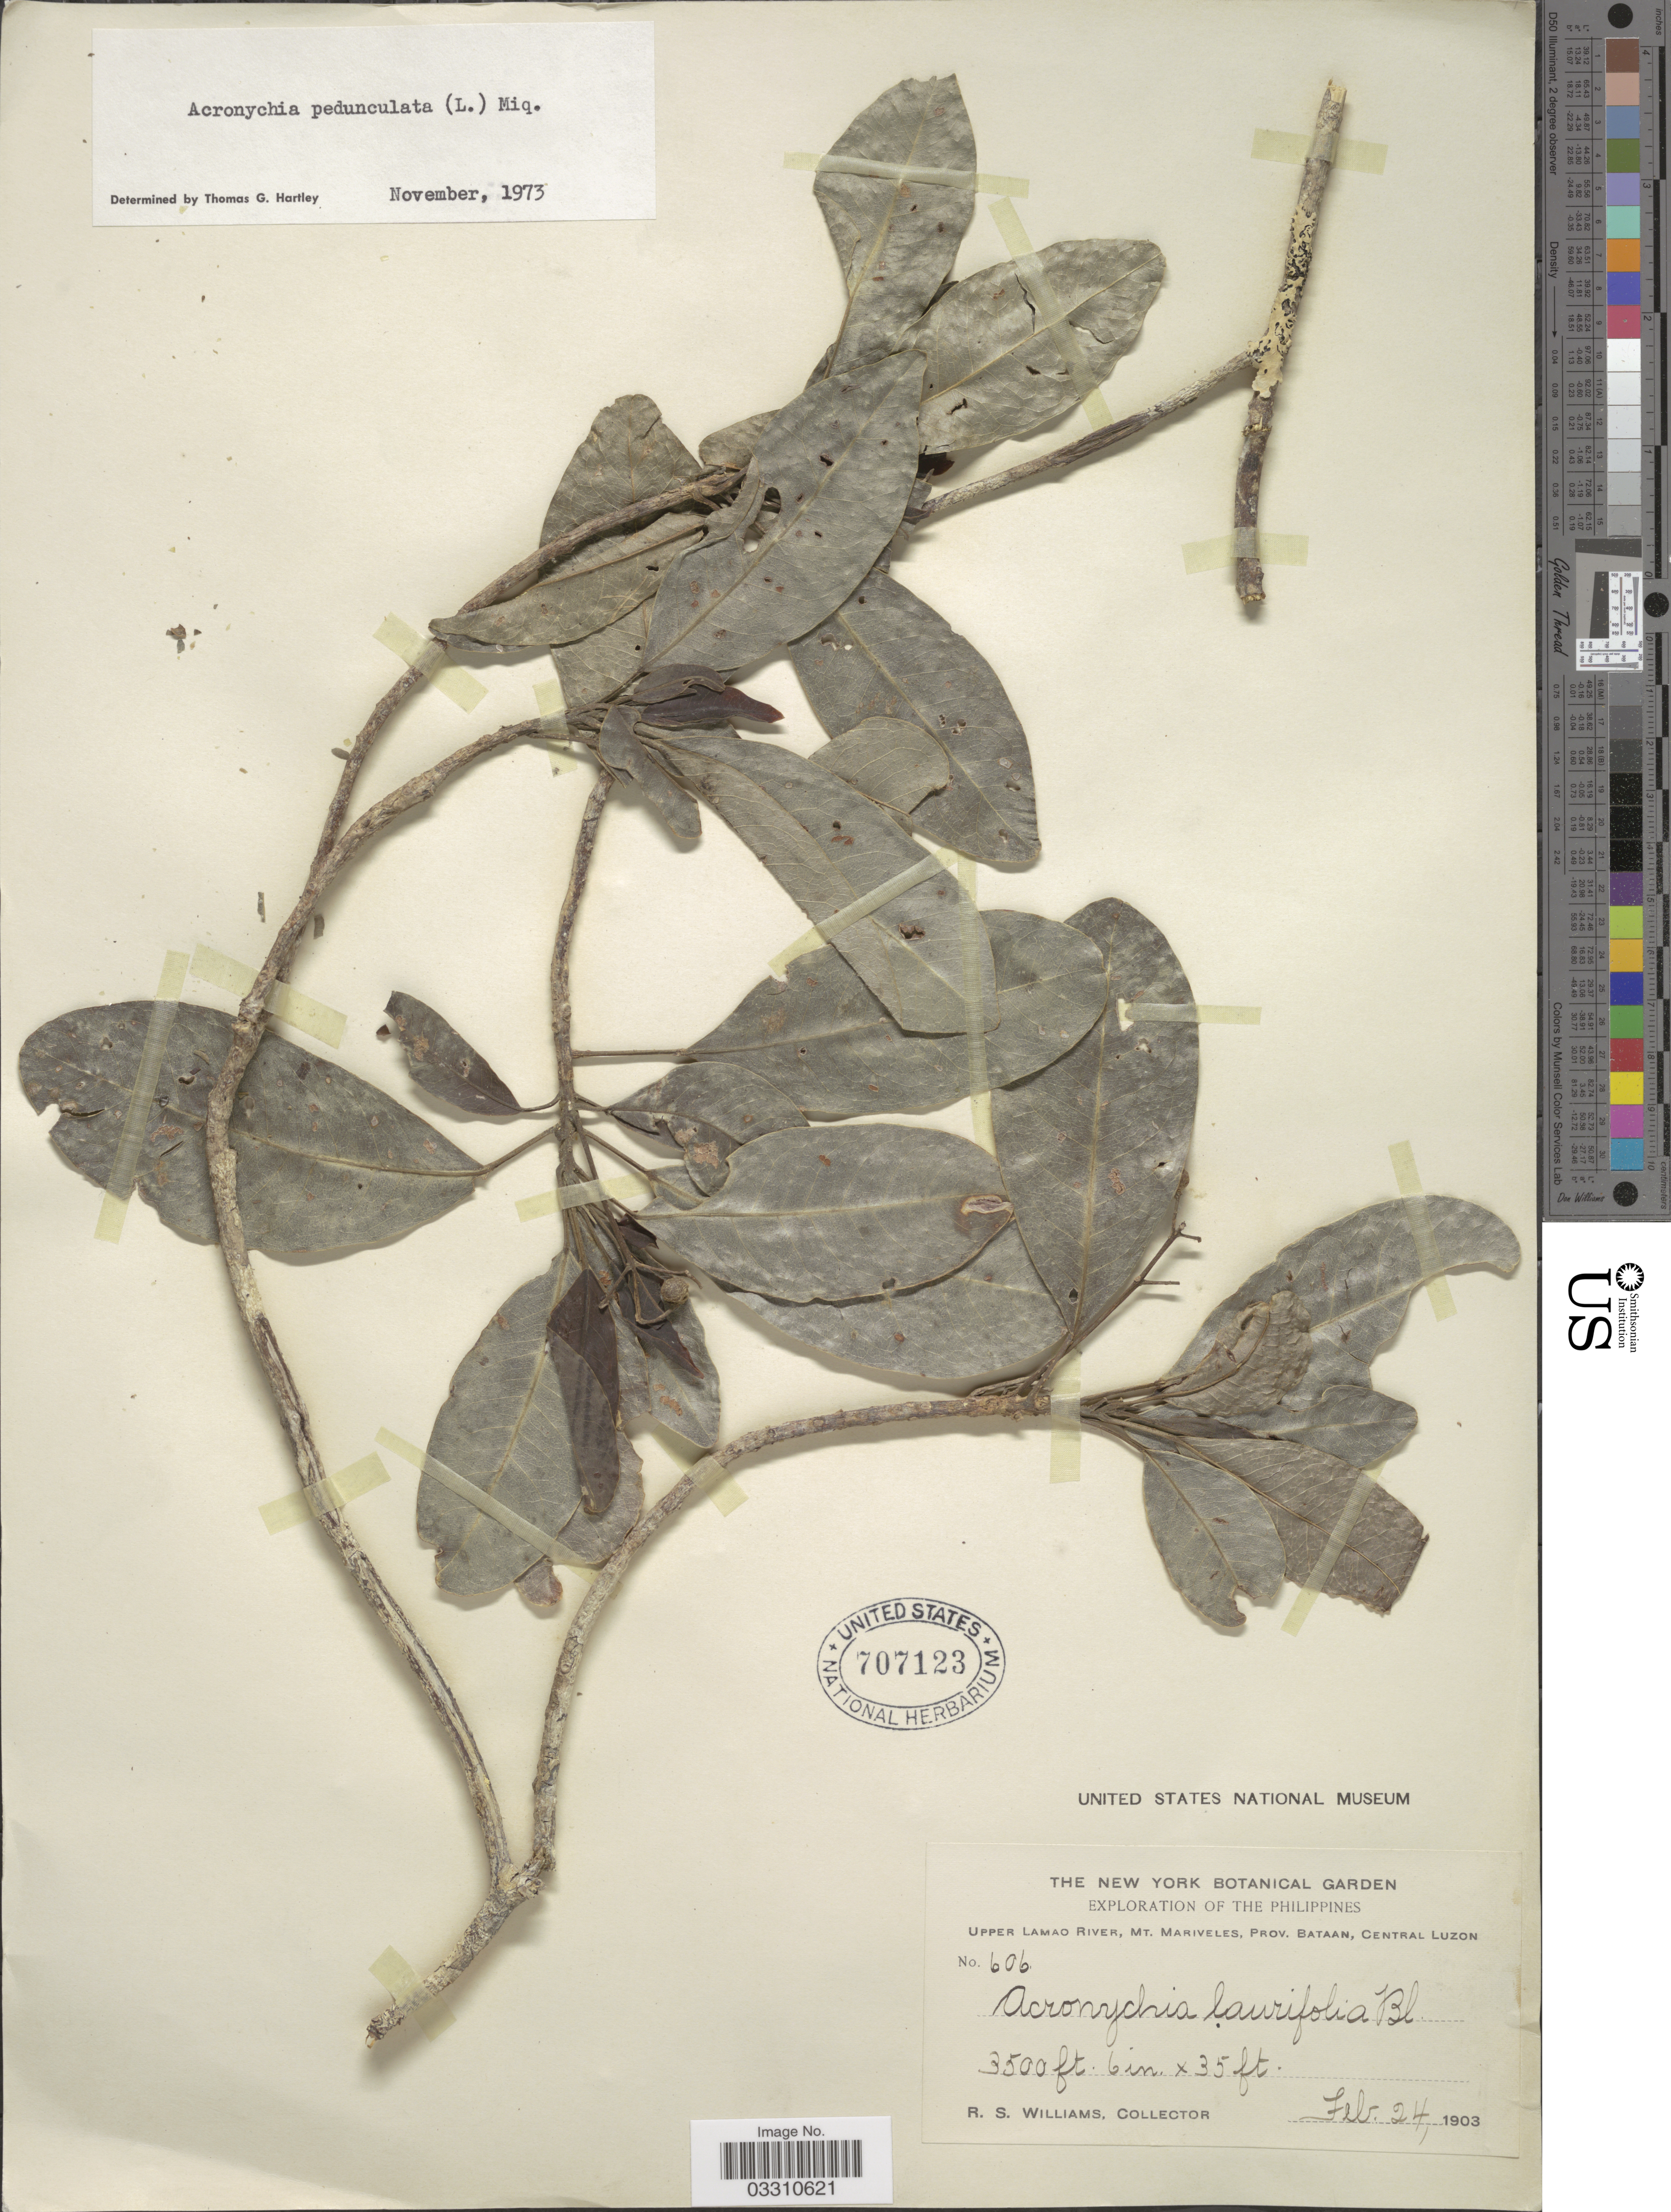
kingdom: Plantae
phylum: Tracheophyta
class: Magnoliopsida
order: Sapindales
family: Rutaceae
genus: Acronychia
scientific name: Acronychia pedunculata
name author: (L.) Miq.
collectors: R. William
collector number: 606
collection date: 1903-02-24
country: Philippines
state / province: Central Luzon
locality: Upper Lamao River, Mt. Mariveles, Prov. Bataan.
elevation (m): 1067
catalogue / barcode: US 707123